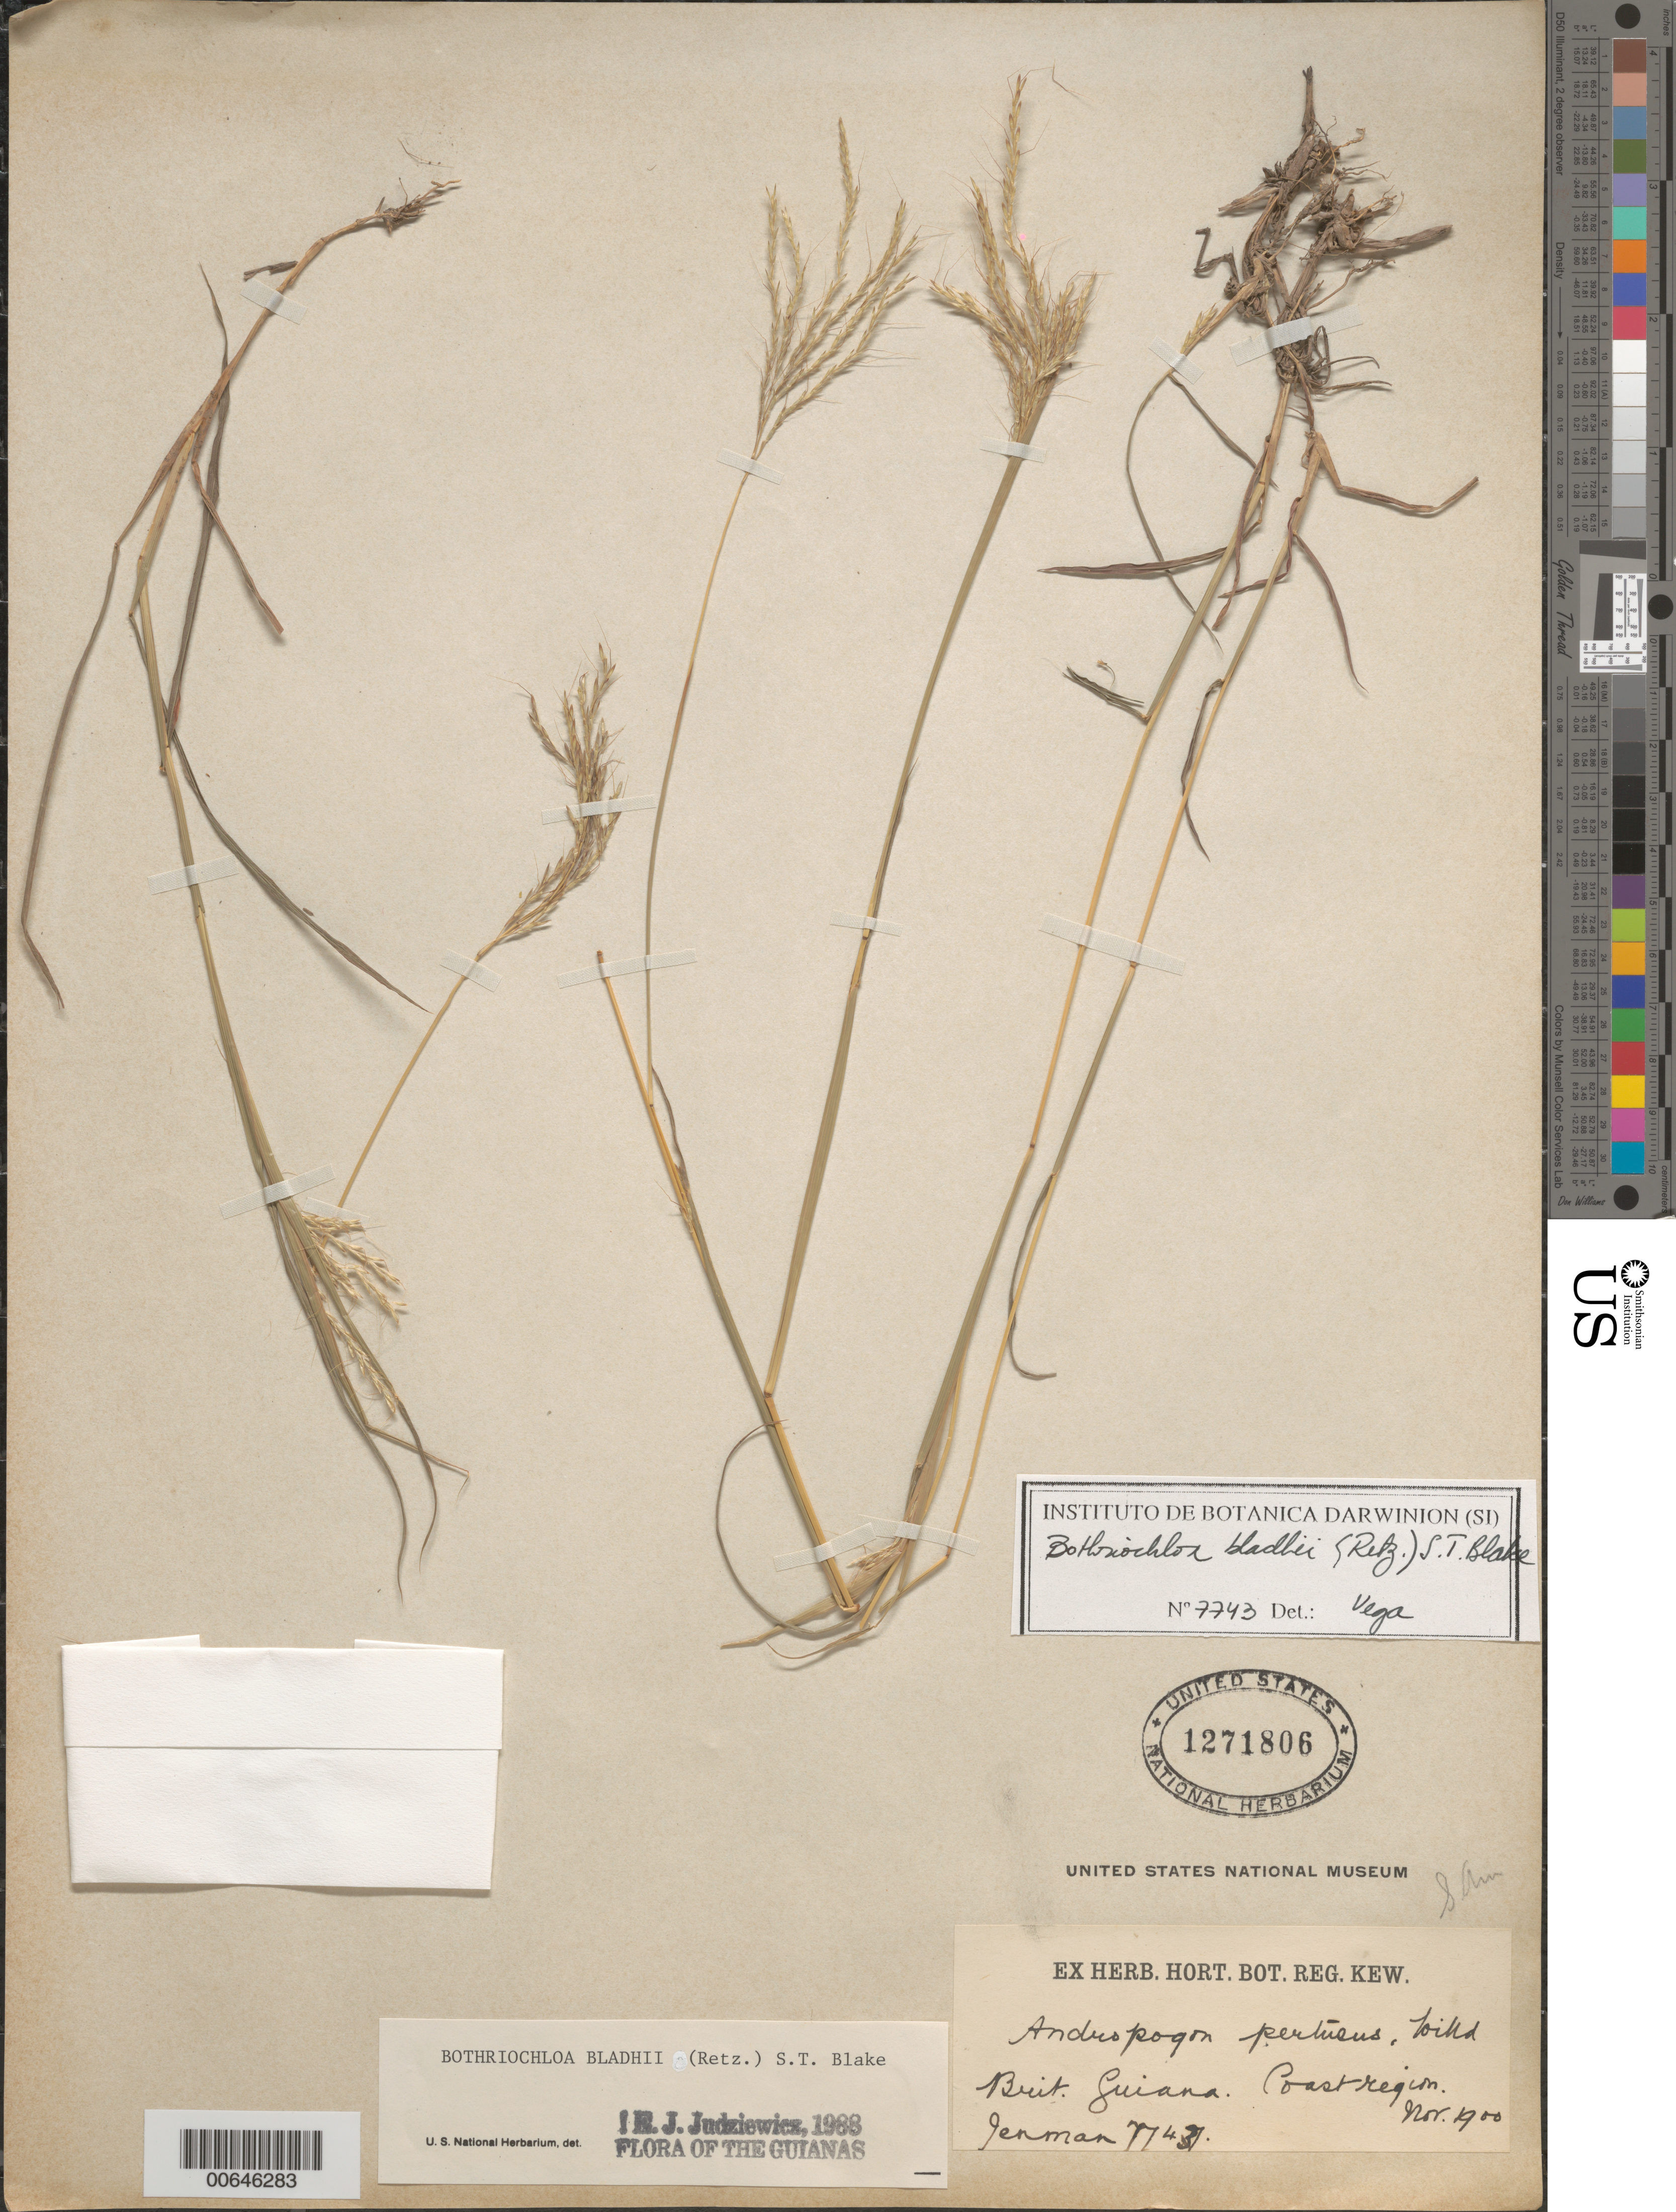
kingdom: Plantae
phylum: Tracheophyta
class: Liliopsida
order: Poales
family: Poaceae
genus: Bothriochloa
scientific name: Bothriochloa bladhii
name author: (Retz.) S.T. Blake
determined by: Vega, --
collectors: G. S. Jenman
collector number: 7743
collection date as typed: Nov-00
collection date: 2000-11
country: Guyana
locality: Coast Region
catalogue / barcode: US 1271806